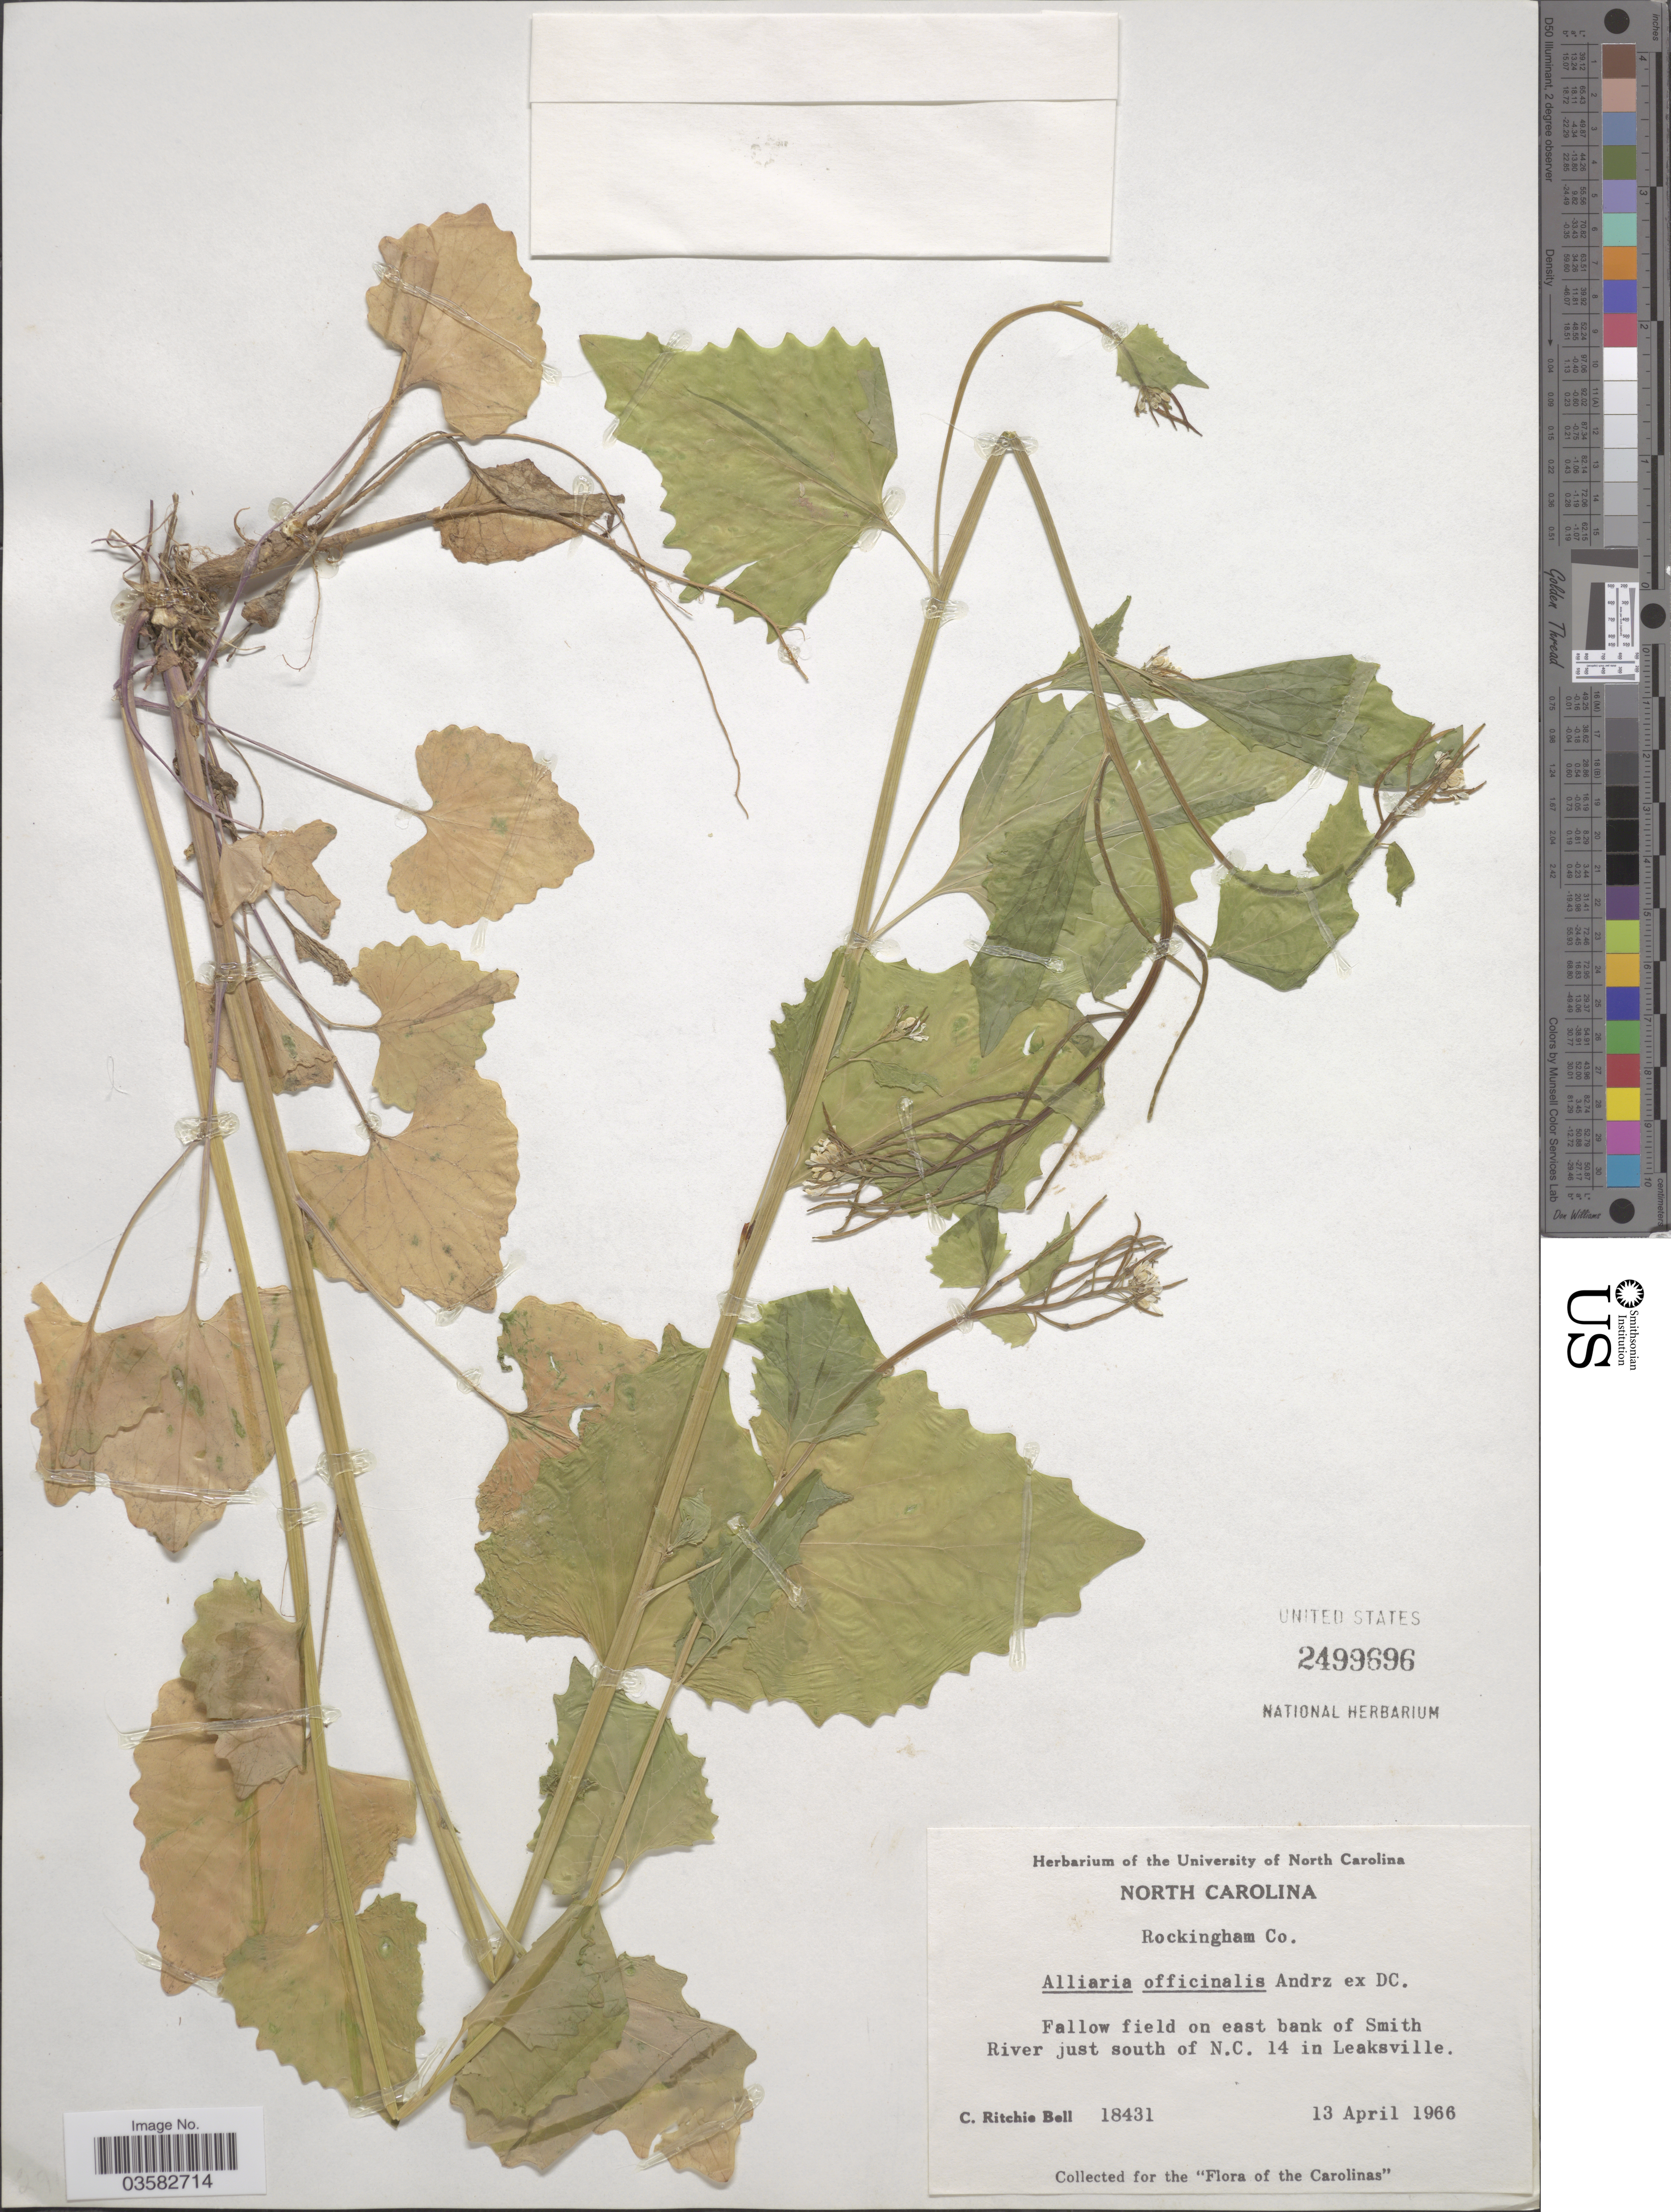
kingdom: Plantae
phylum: Tracheophyta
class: Magnoliopsida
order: Brassicales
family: Brassicaceae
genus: Alliaria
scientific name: Alliaria officinalis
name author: Andrz. ex DC.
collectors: C. R. Bell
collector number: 18431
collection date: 1966-04-13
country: United States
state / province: North Carolina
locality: Rockingham Co. Fallow field on east bank of Smith River just south of N.C. 14 in Leaksville.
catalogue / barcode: US 2499696